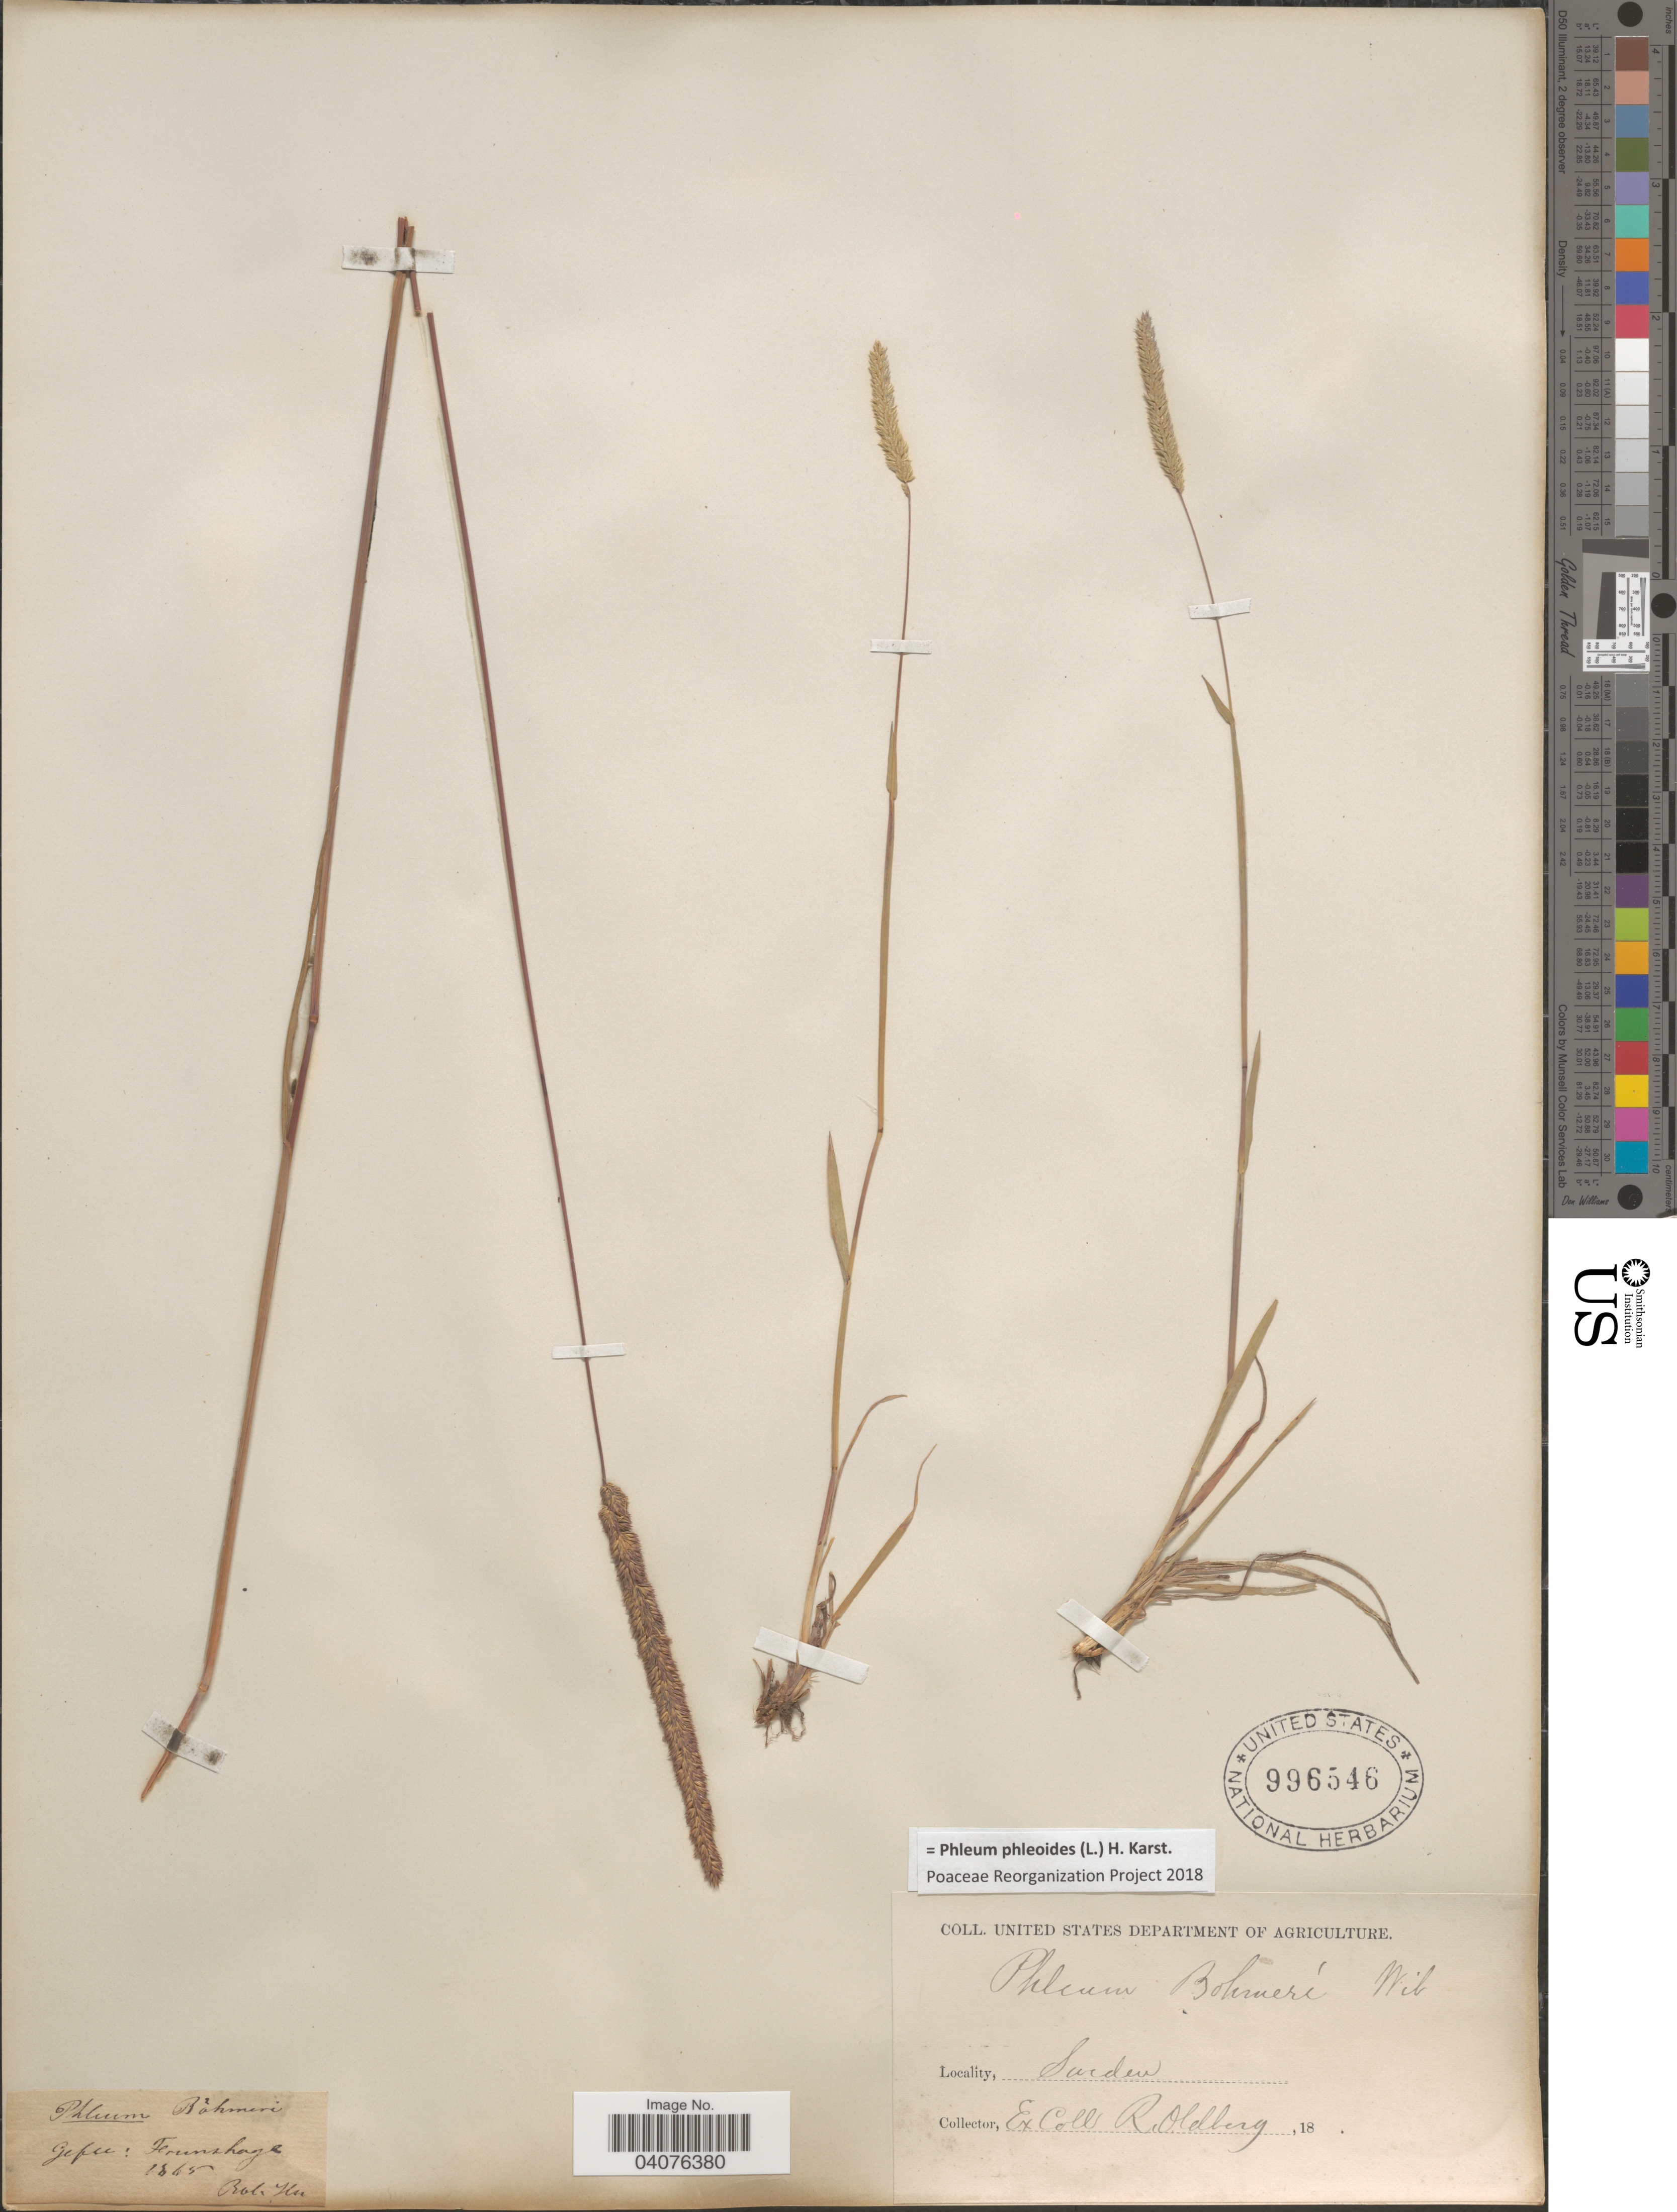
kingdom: Plantae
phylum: Tracheophyta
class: Liliopsida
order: Poales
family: Poaceae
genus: Phleum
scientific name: Phleum phleoides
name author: (L.) H. Karst.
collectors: R. Oldberg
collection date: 1865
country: Sweden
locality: Gefle: Frunshage.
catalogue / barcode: US 996546